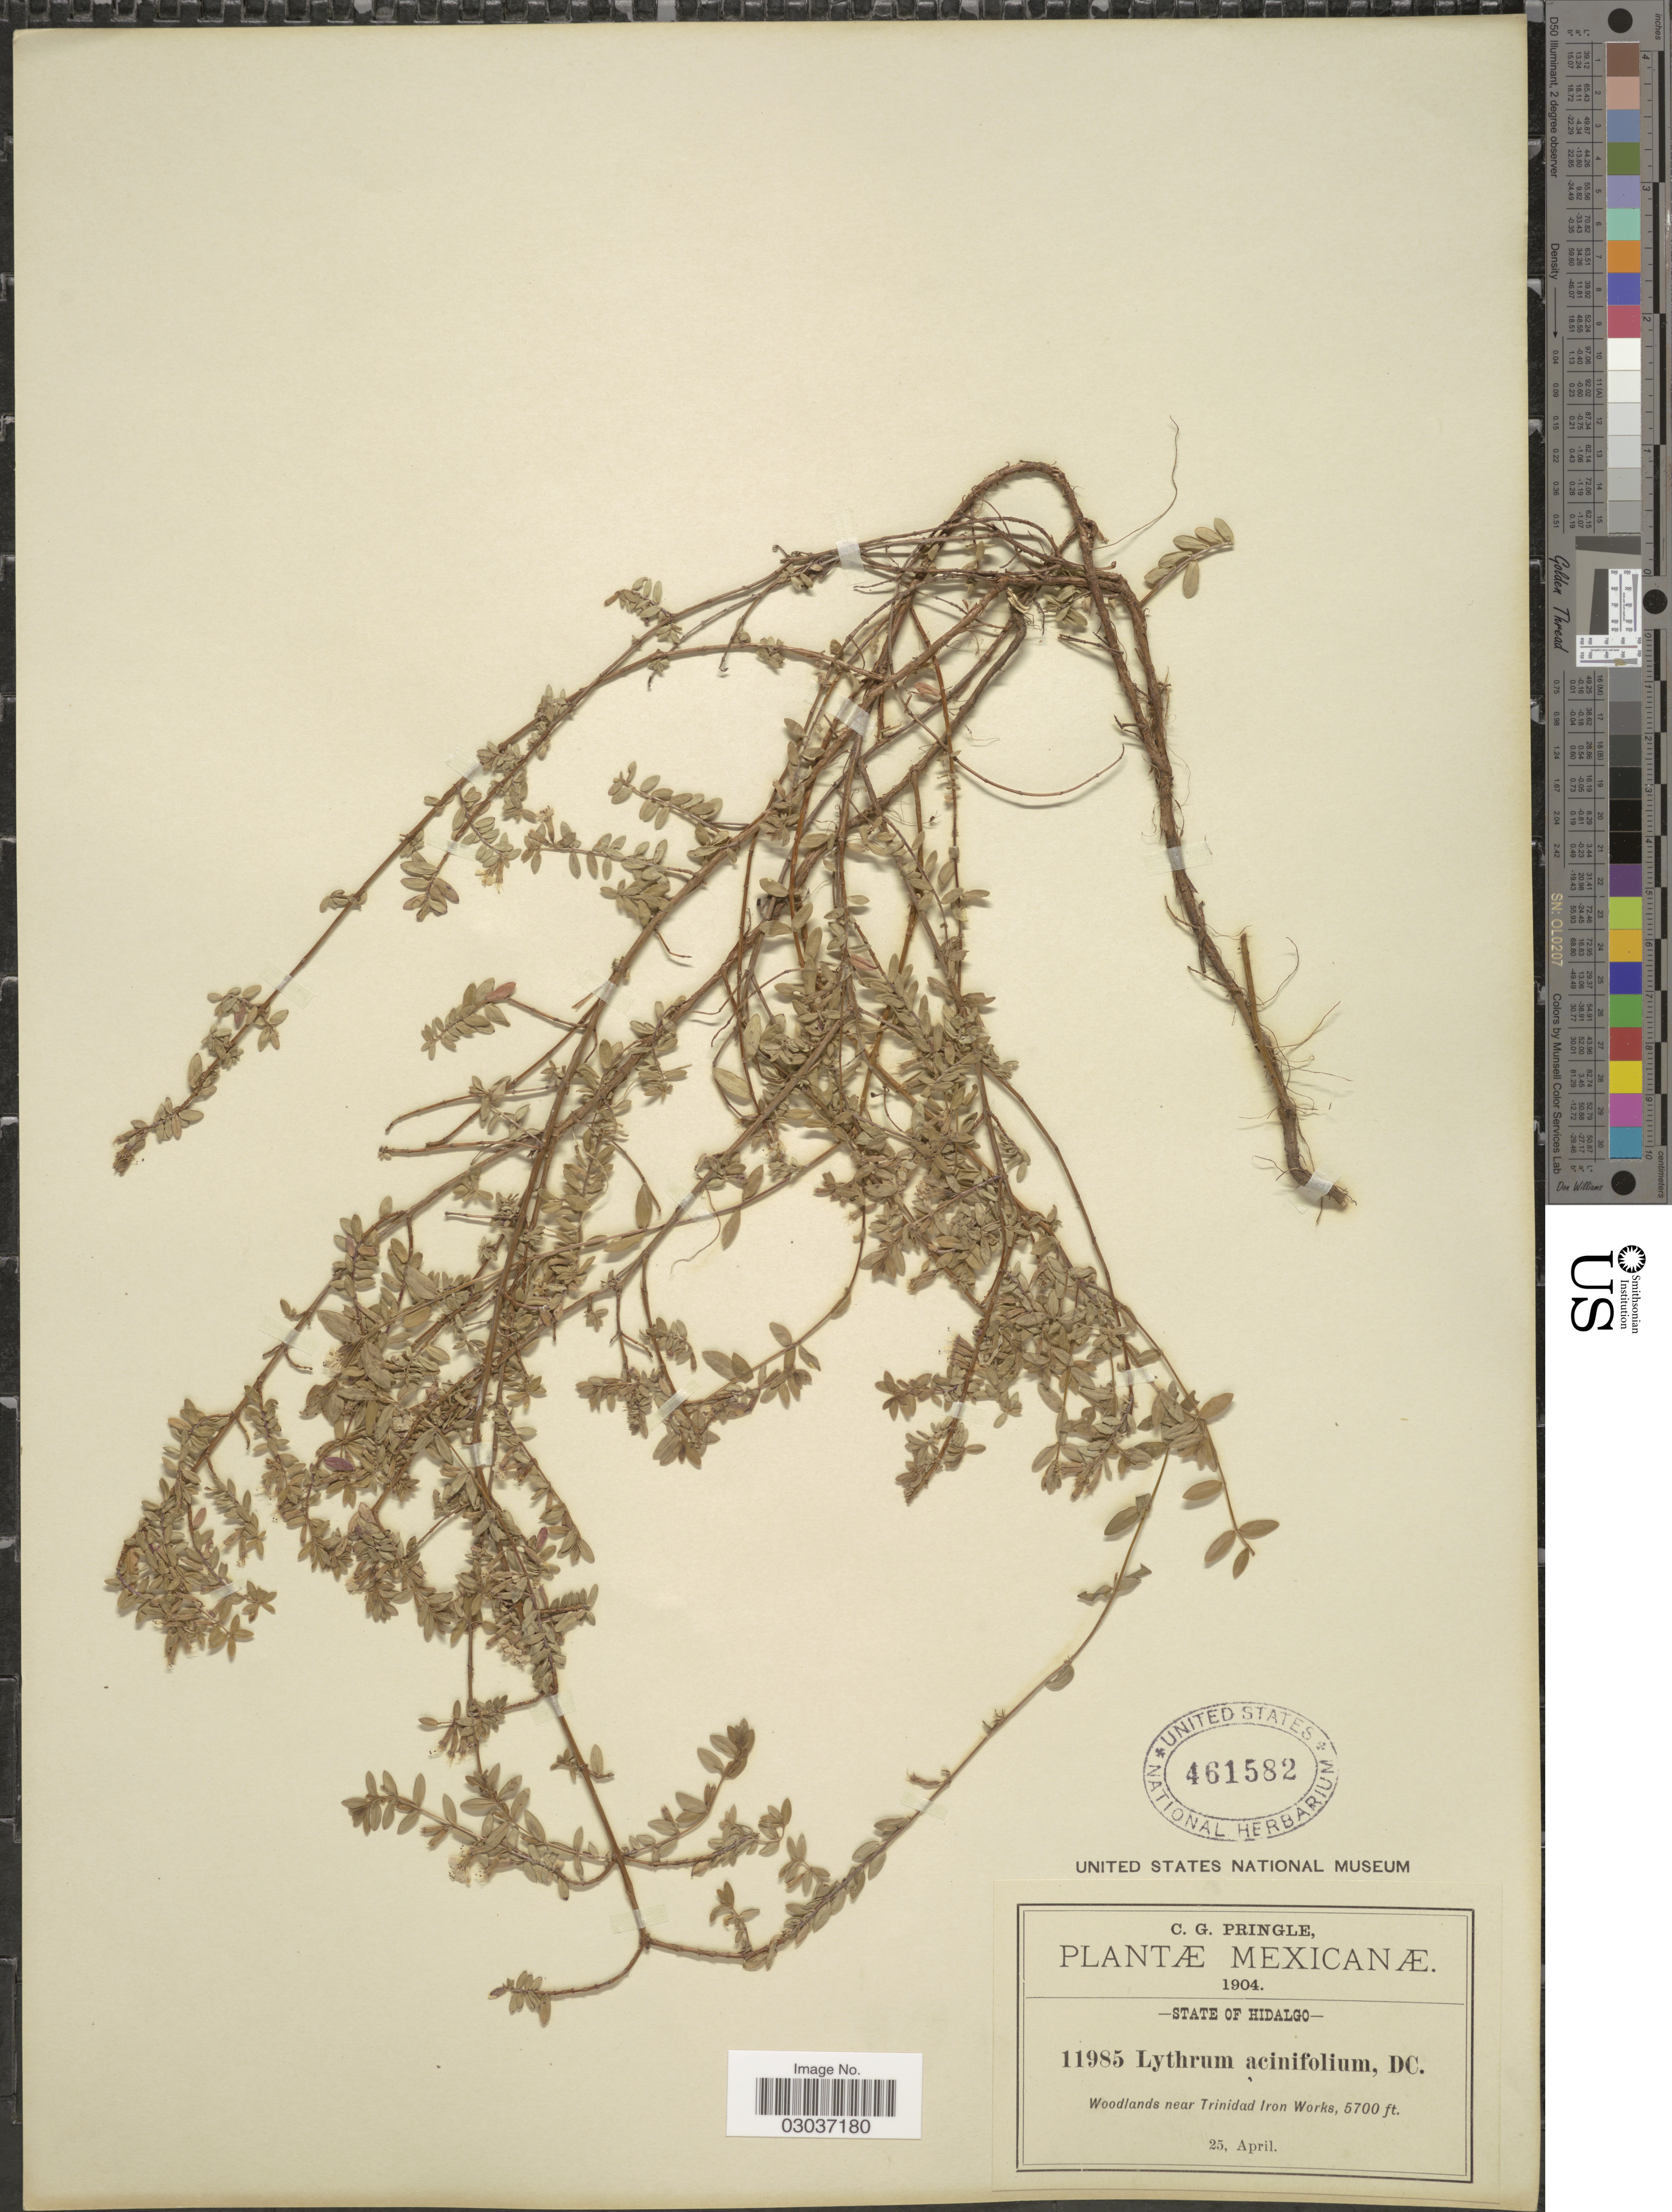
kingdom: Plantae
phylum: Tracheophyta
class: Magnoliopsida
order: Myrtales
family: Lythraceae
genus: Lythrum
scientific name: Lythrum acinifolium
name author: Sessé & Moc. ex Koehne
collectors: C. G. Pringle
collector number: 11985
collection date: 1904-04-25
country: Mexico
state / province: Hidalgo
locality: Woodlands near Trinidad Iron Works.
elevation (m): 1737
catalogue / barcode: US 461582